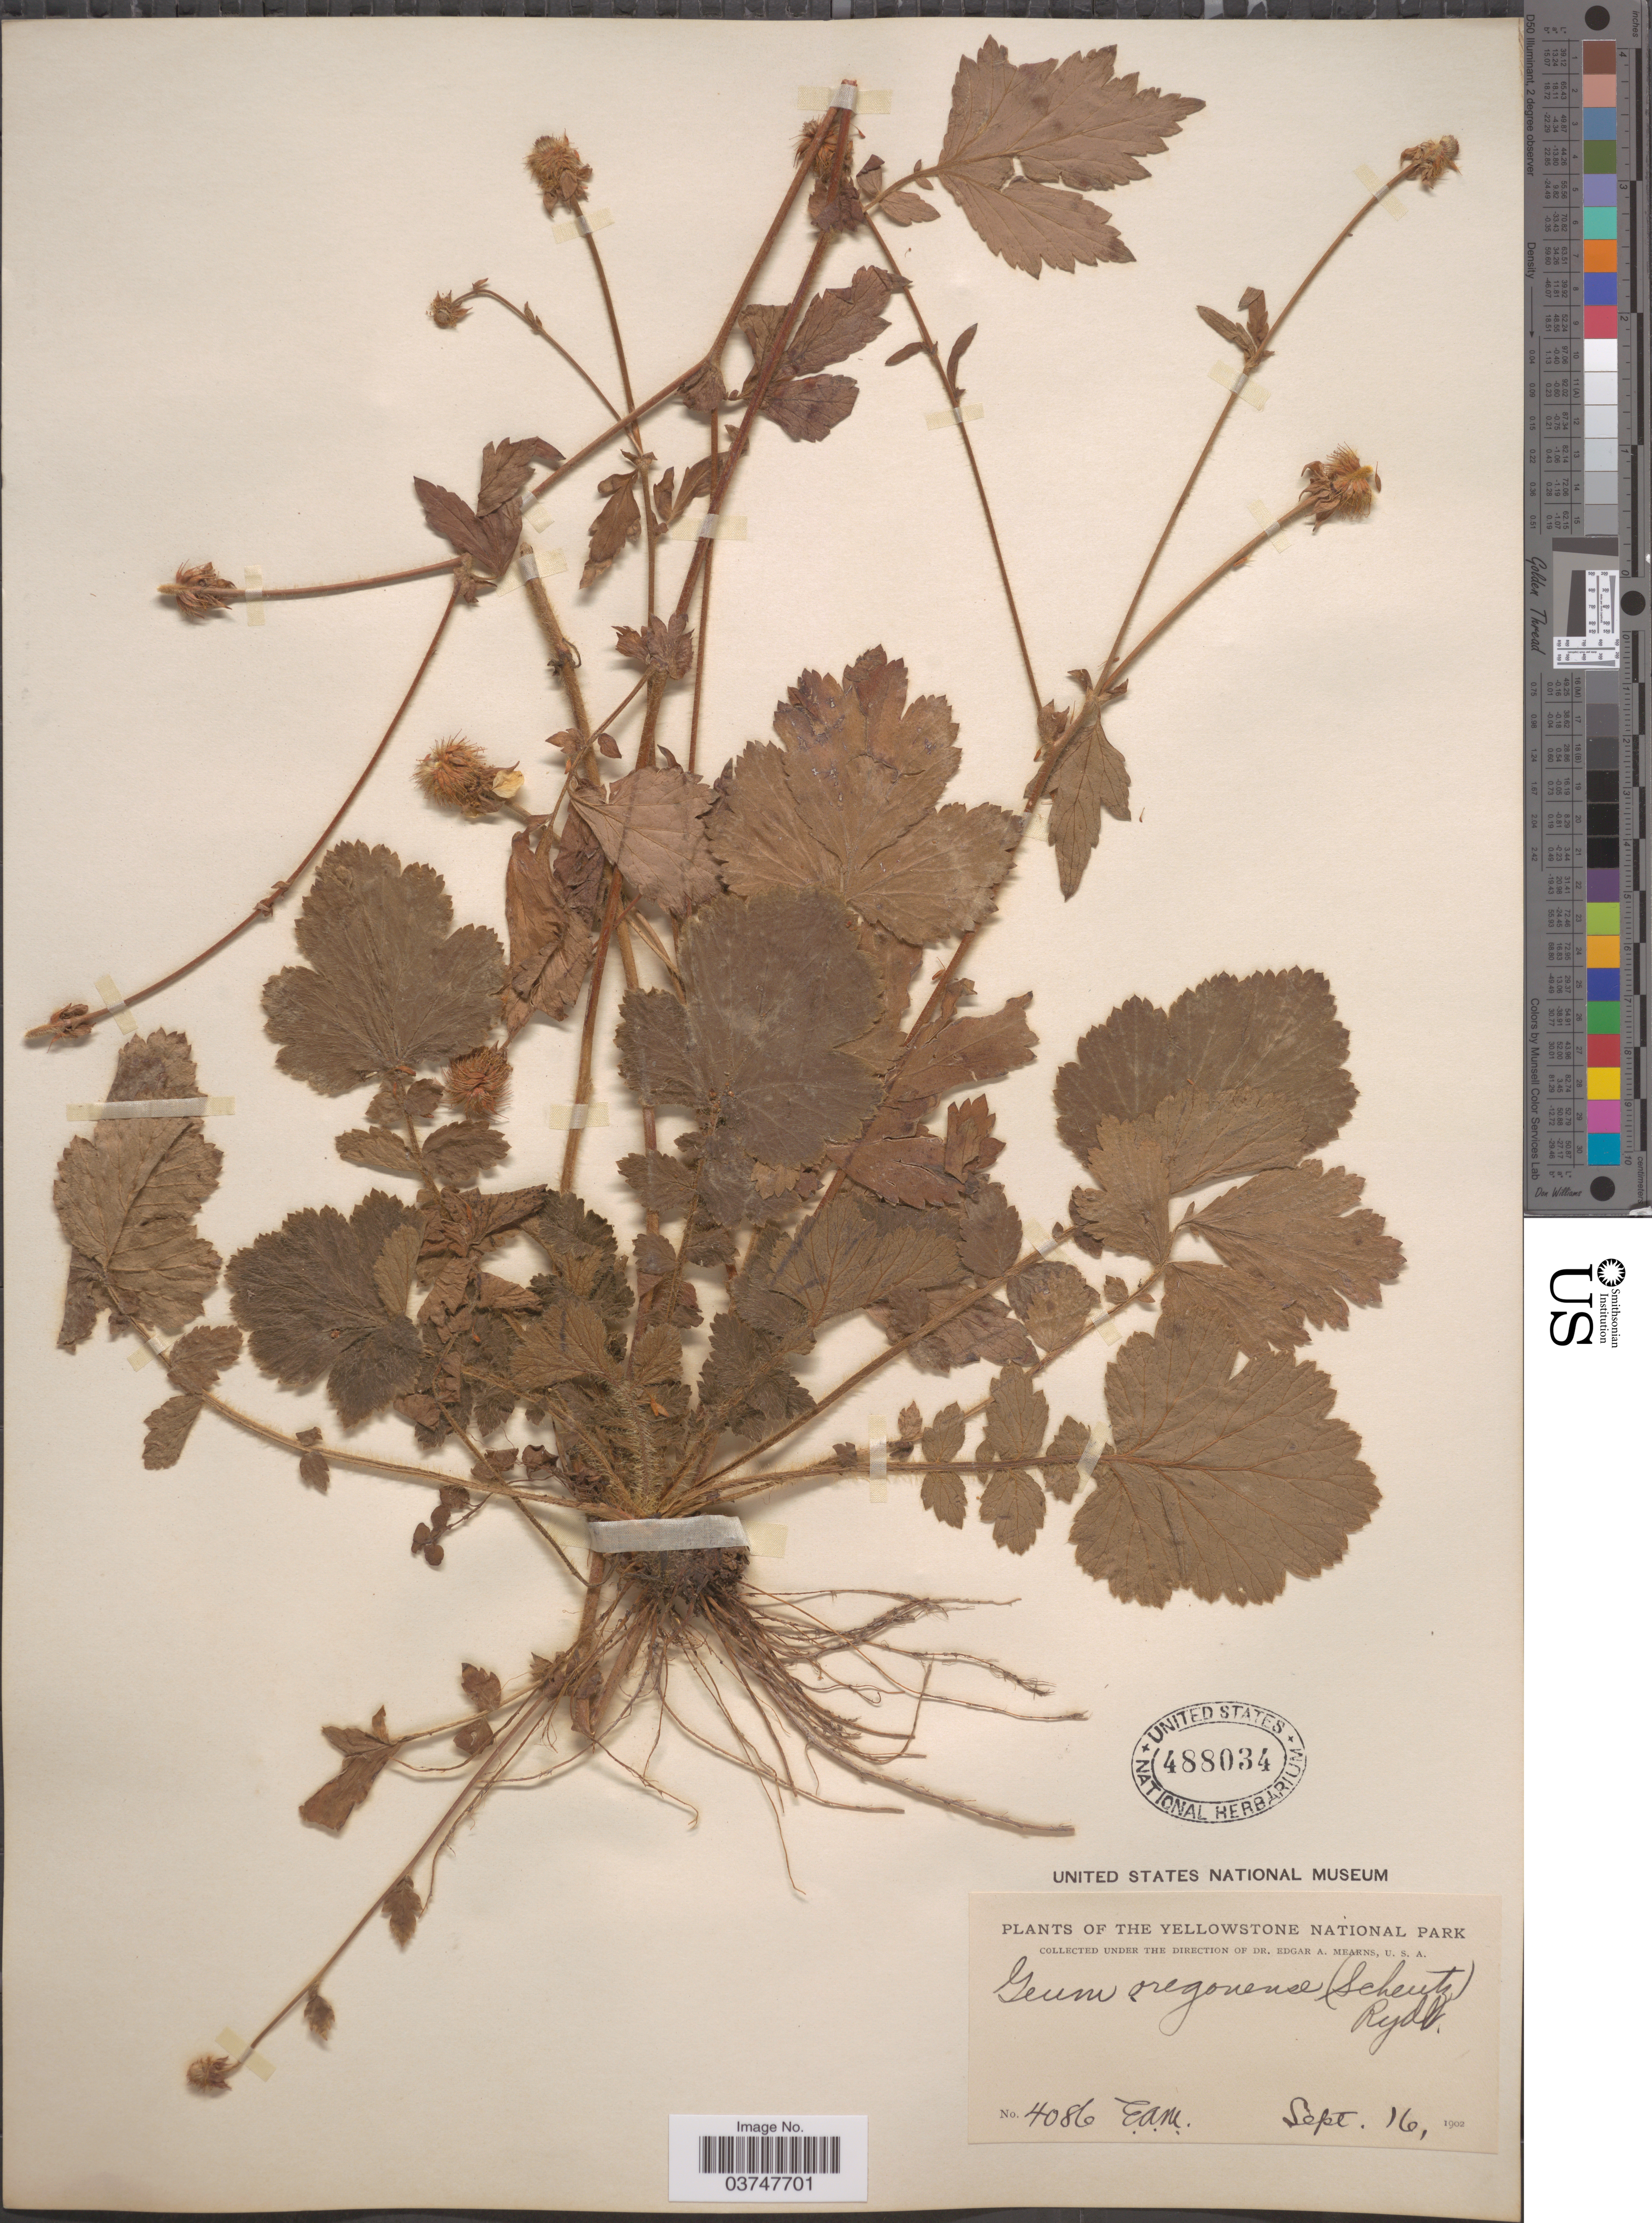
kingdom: Plantae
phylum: Tracheophyta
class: Magnoliopsida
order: Rosales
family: Rosaceae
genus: Geum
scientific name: Geum oregonense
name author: Rydb.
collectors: E. A. Mearns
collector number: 4086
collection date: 1902-09-16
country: United States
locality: The Yellowstone National Park.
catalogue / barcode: US 488034